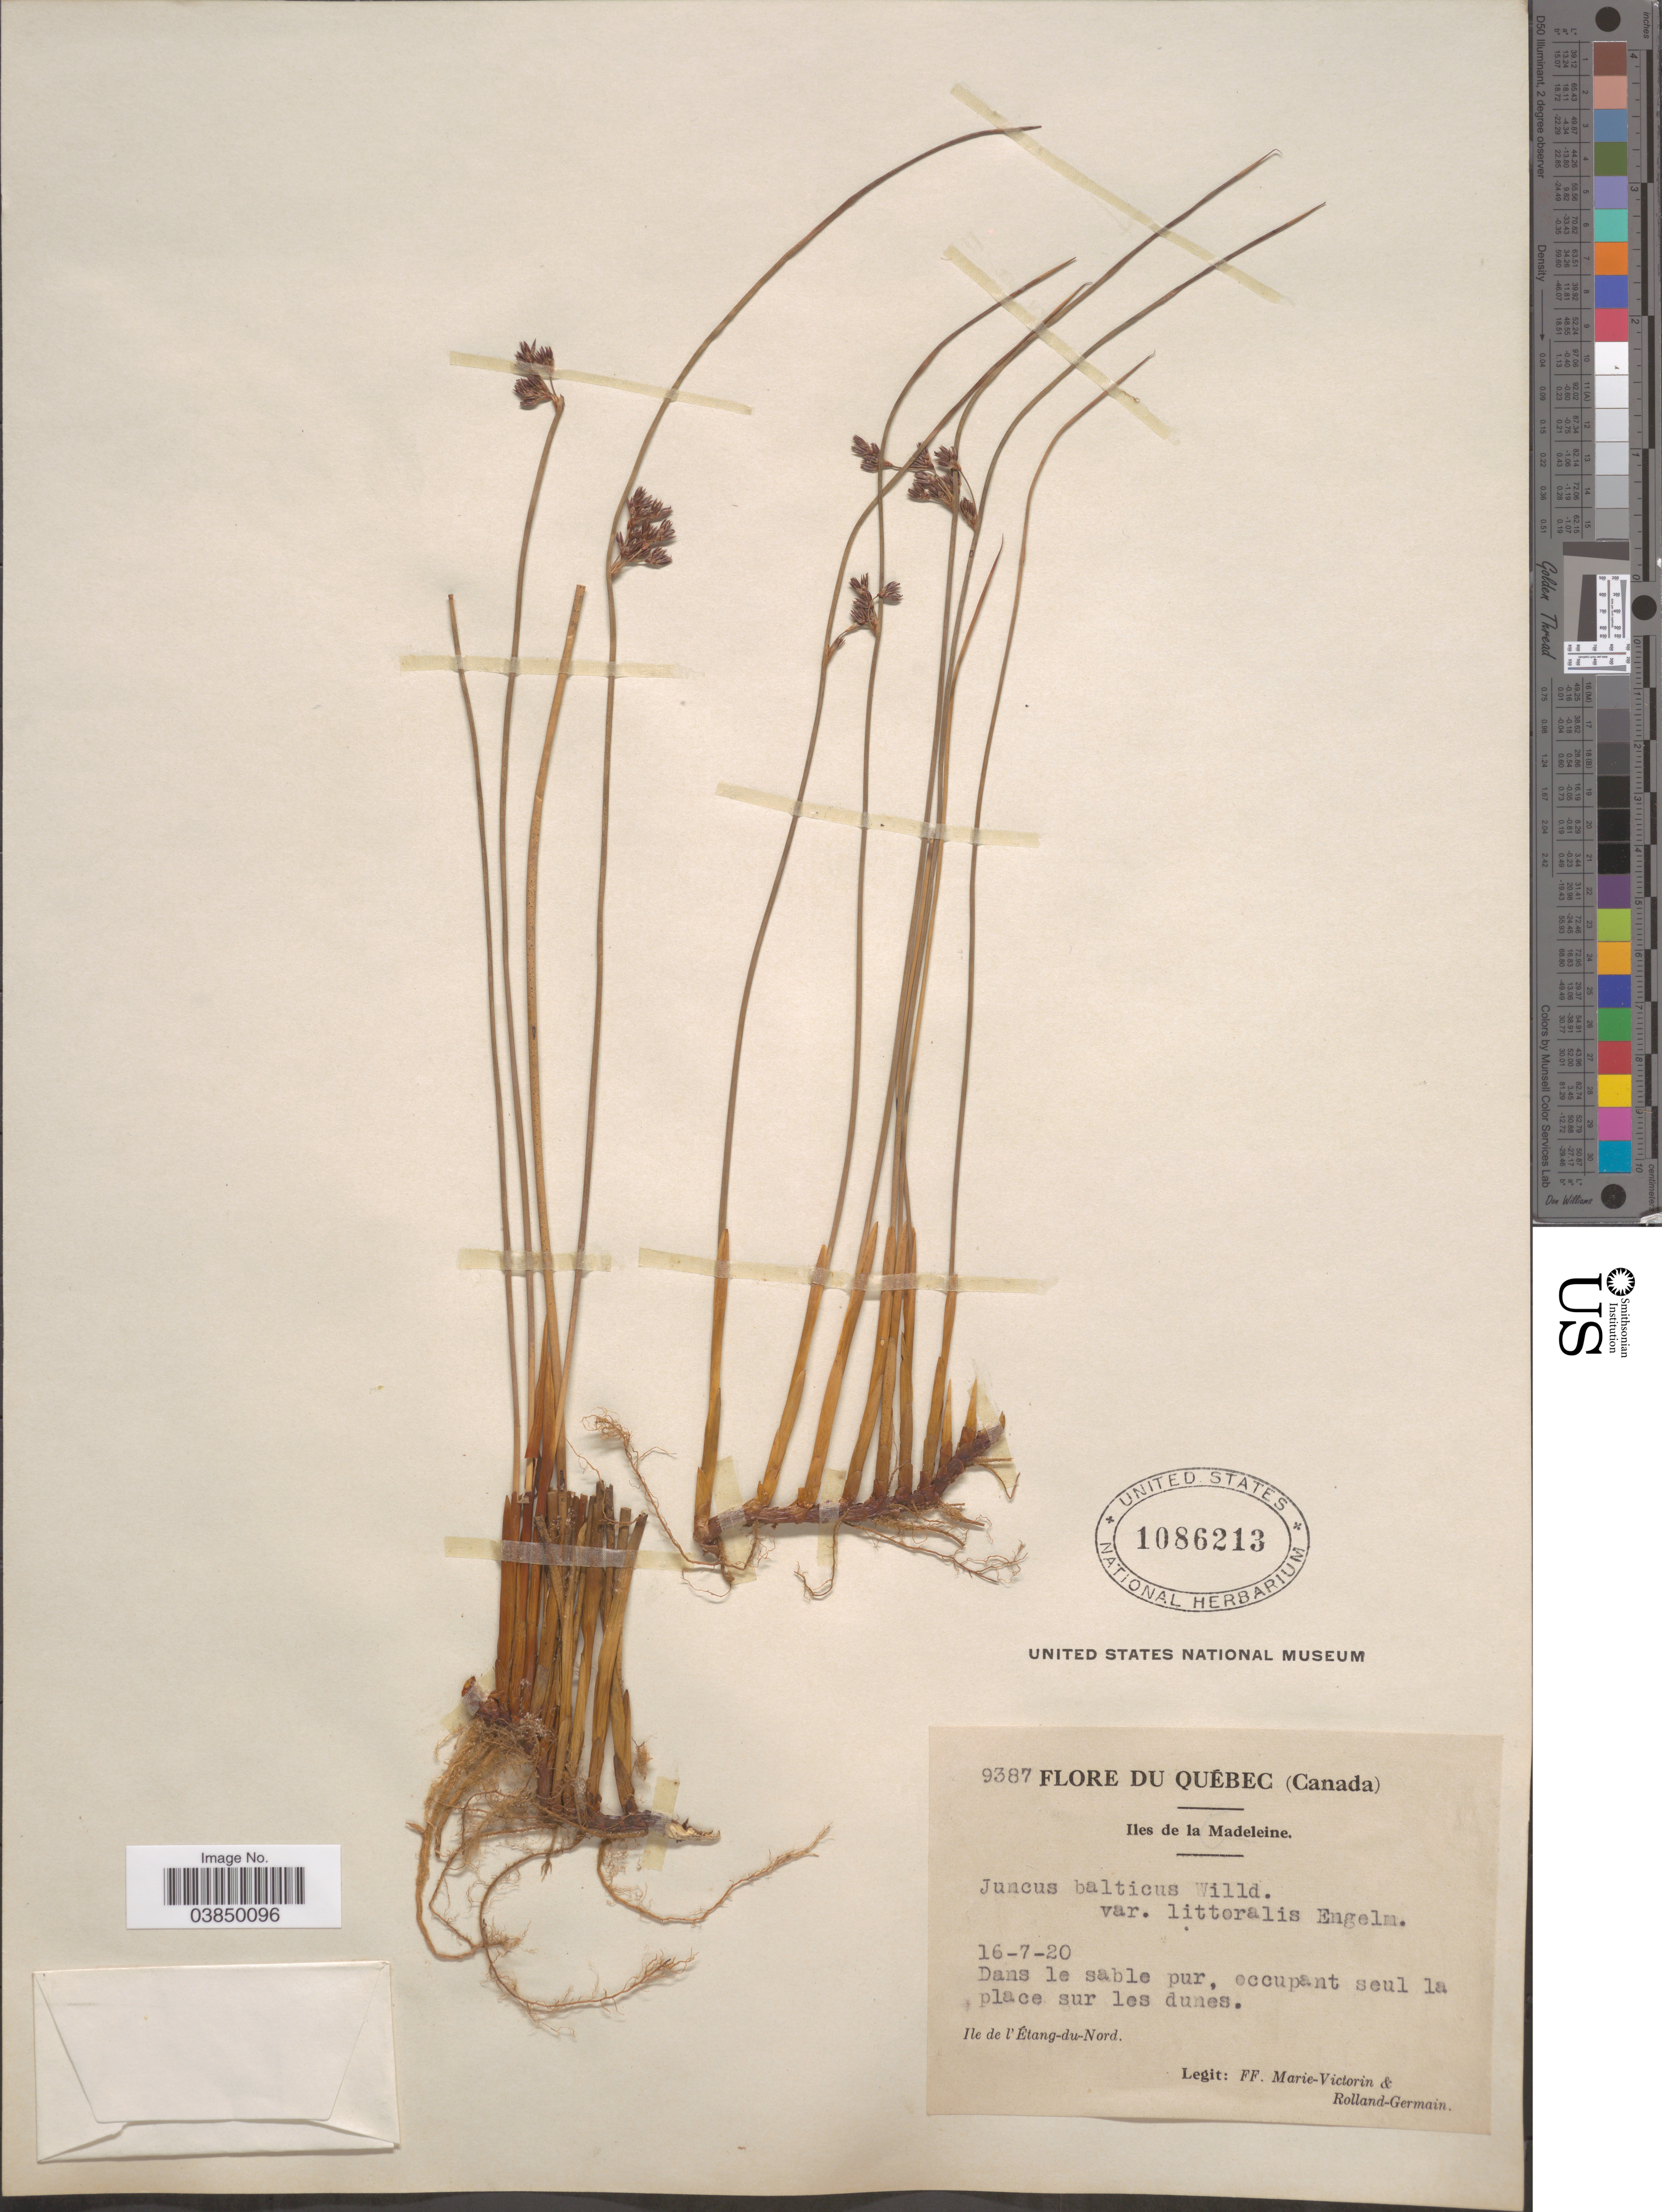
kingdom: Plantae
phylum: Tracheophyta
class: Liliopsida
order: Poales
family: Juncaceae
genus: Juncus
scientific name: Juncus balticus var. littoralis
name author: Engelm.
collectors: F. Marie-Victorin & Rolland-Germain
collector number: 9387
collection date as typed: Transcribed d/m/y: 16/7/20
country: Canada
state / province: Quebec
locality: Iles de la Madeleine. Ile de l'Étang-du-Nord.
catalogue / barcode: US 1086213